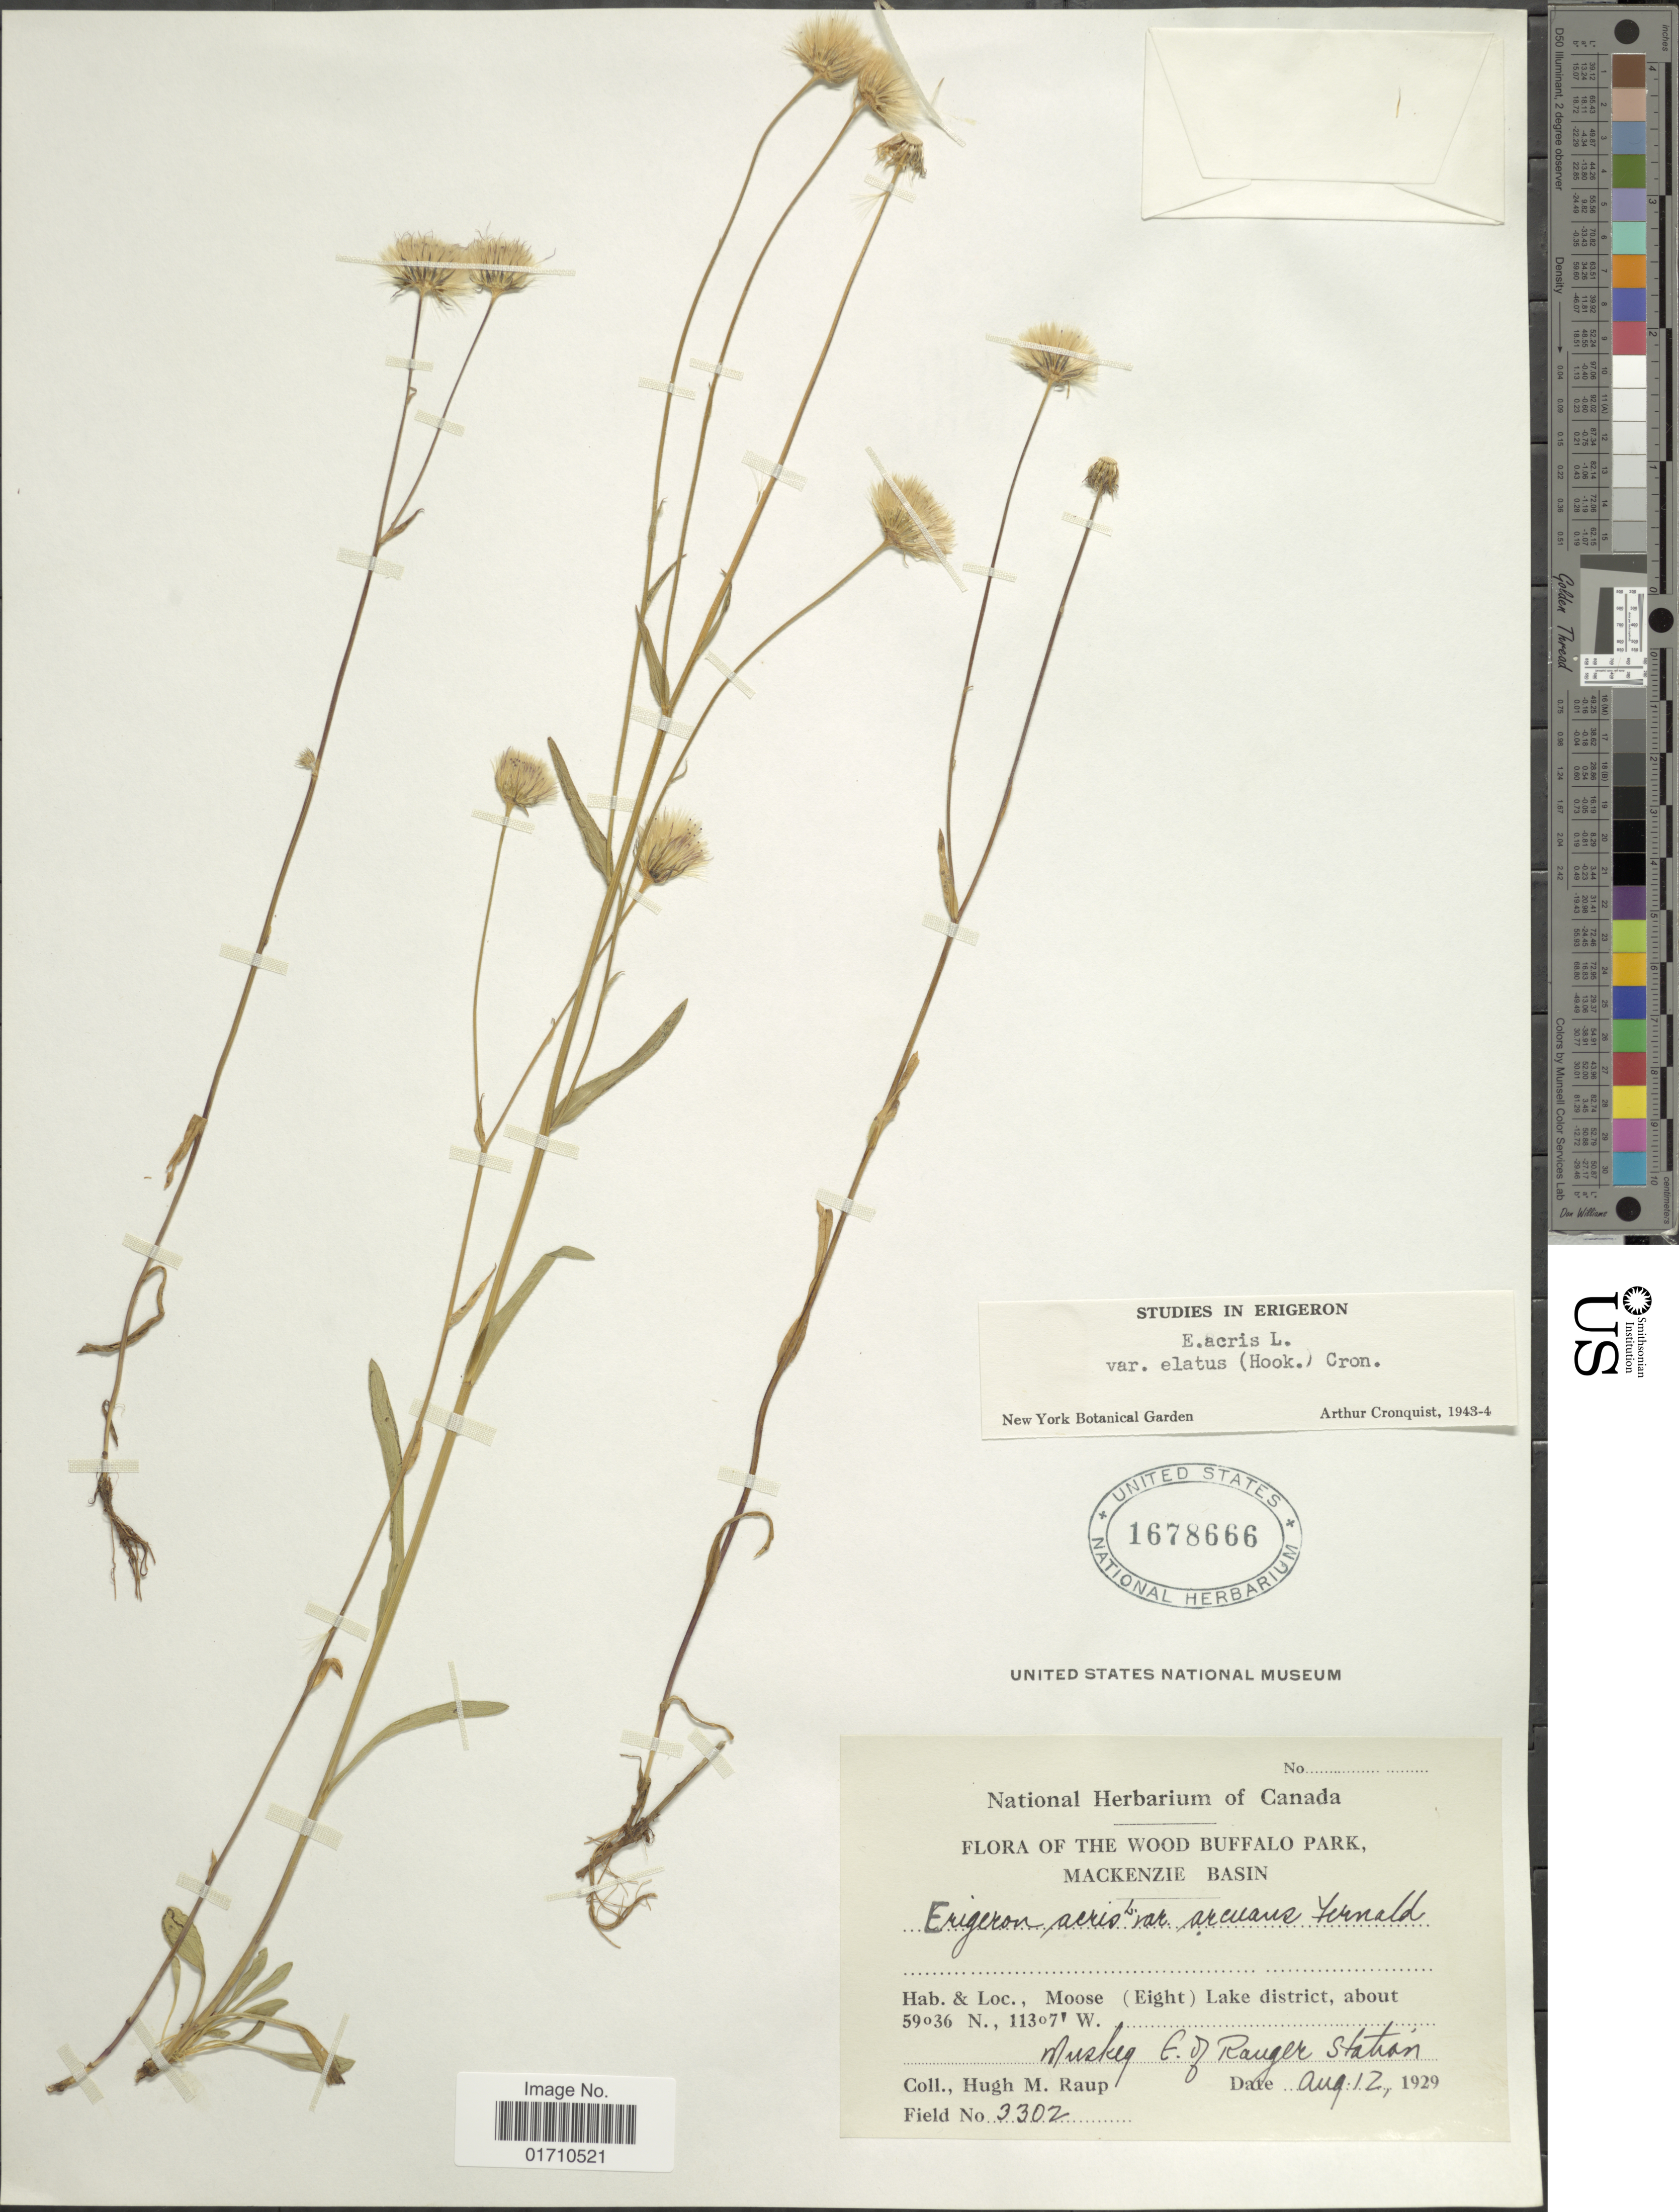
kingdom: Plantae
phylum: Tracheophyta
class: Magnoliopsida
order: Asterales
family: Asteraceae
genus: Erigeron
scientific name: Erigeron acris var. elatus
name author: (Hook.) Cronq.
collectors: H. Raup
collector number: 3302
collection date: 1929-08-12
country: Canada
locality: The Wood Buffalo Park, Mackenzie, Moose (Eight) Lake district, Muskey E. of Ranger Station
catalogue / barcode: US 1678666